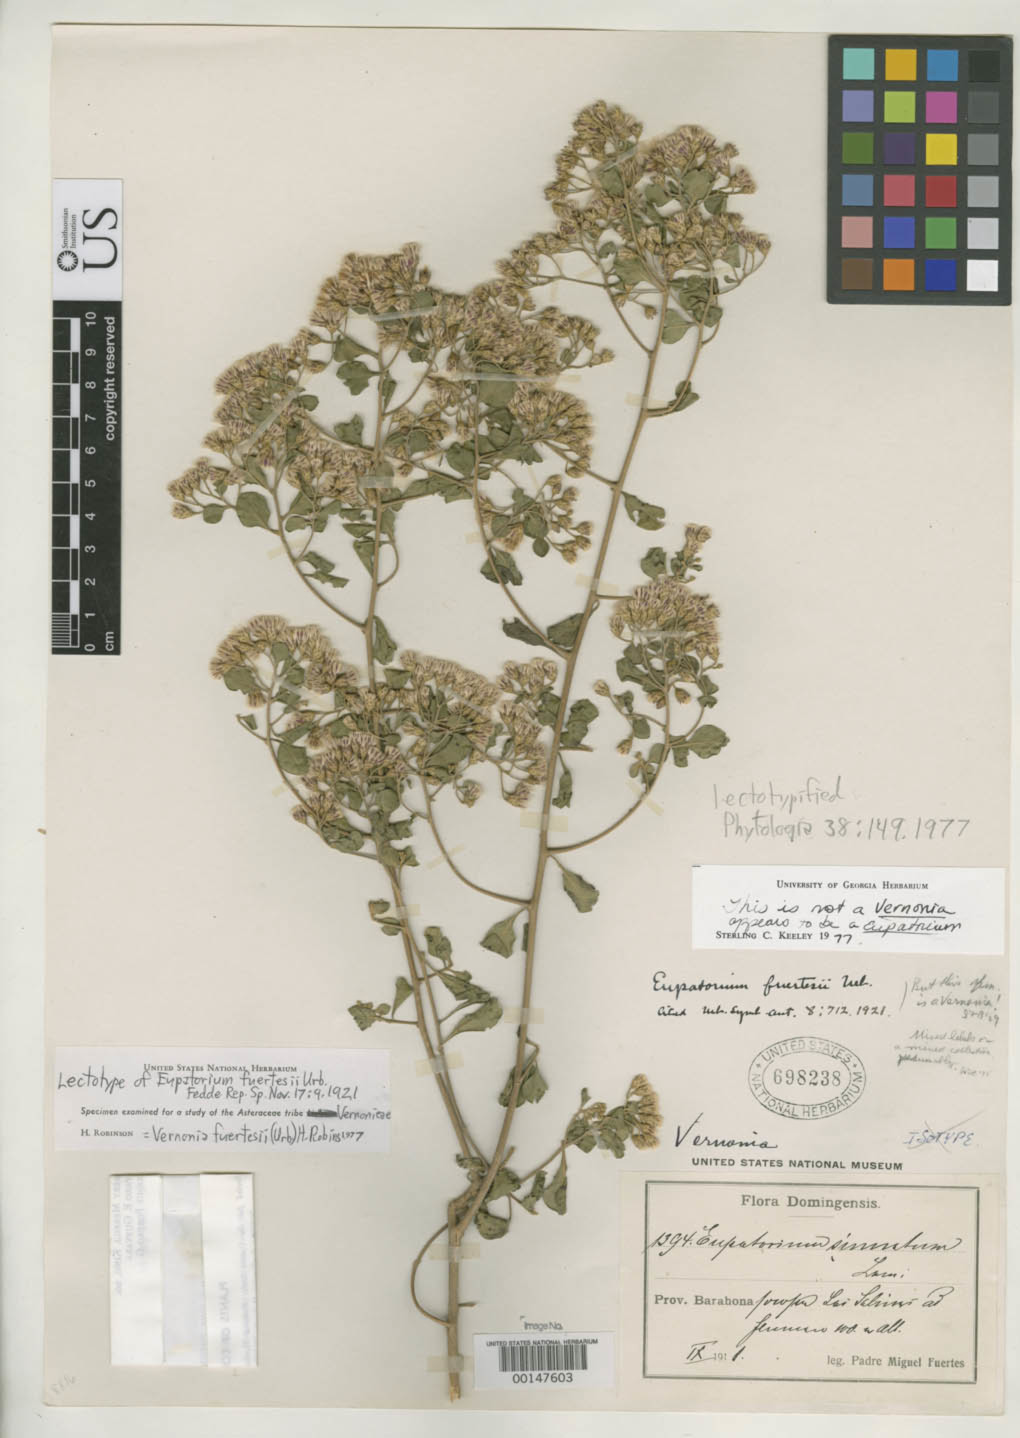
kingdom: Plantae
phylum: Tracheophyta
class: Magnoliopsida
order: Asterales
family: Asteraceae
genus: Eupatorium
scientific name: Eupatorium fuertesii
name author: Urb.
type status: Lectotype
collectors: M. D. Fuertes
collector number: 1394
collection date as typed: Sep 1911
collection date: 1911-09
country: Dominican Republic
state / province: Barahona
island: Hispaniola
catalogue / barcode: US 698238